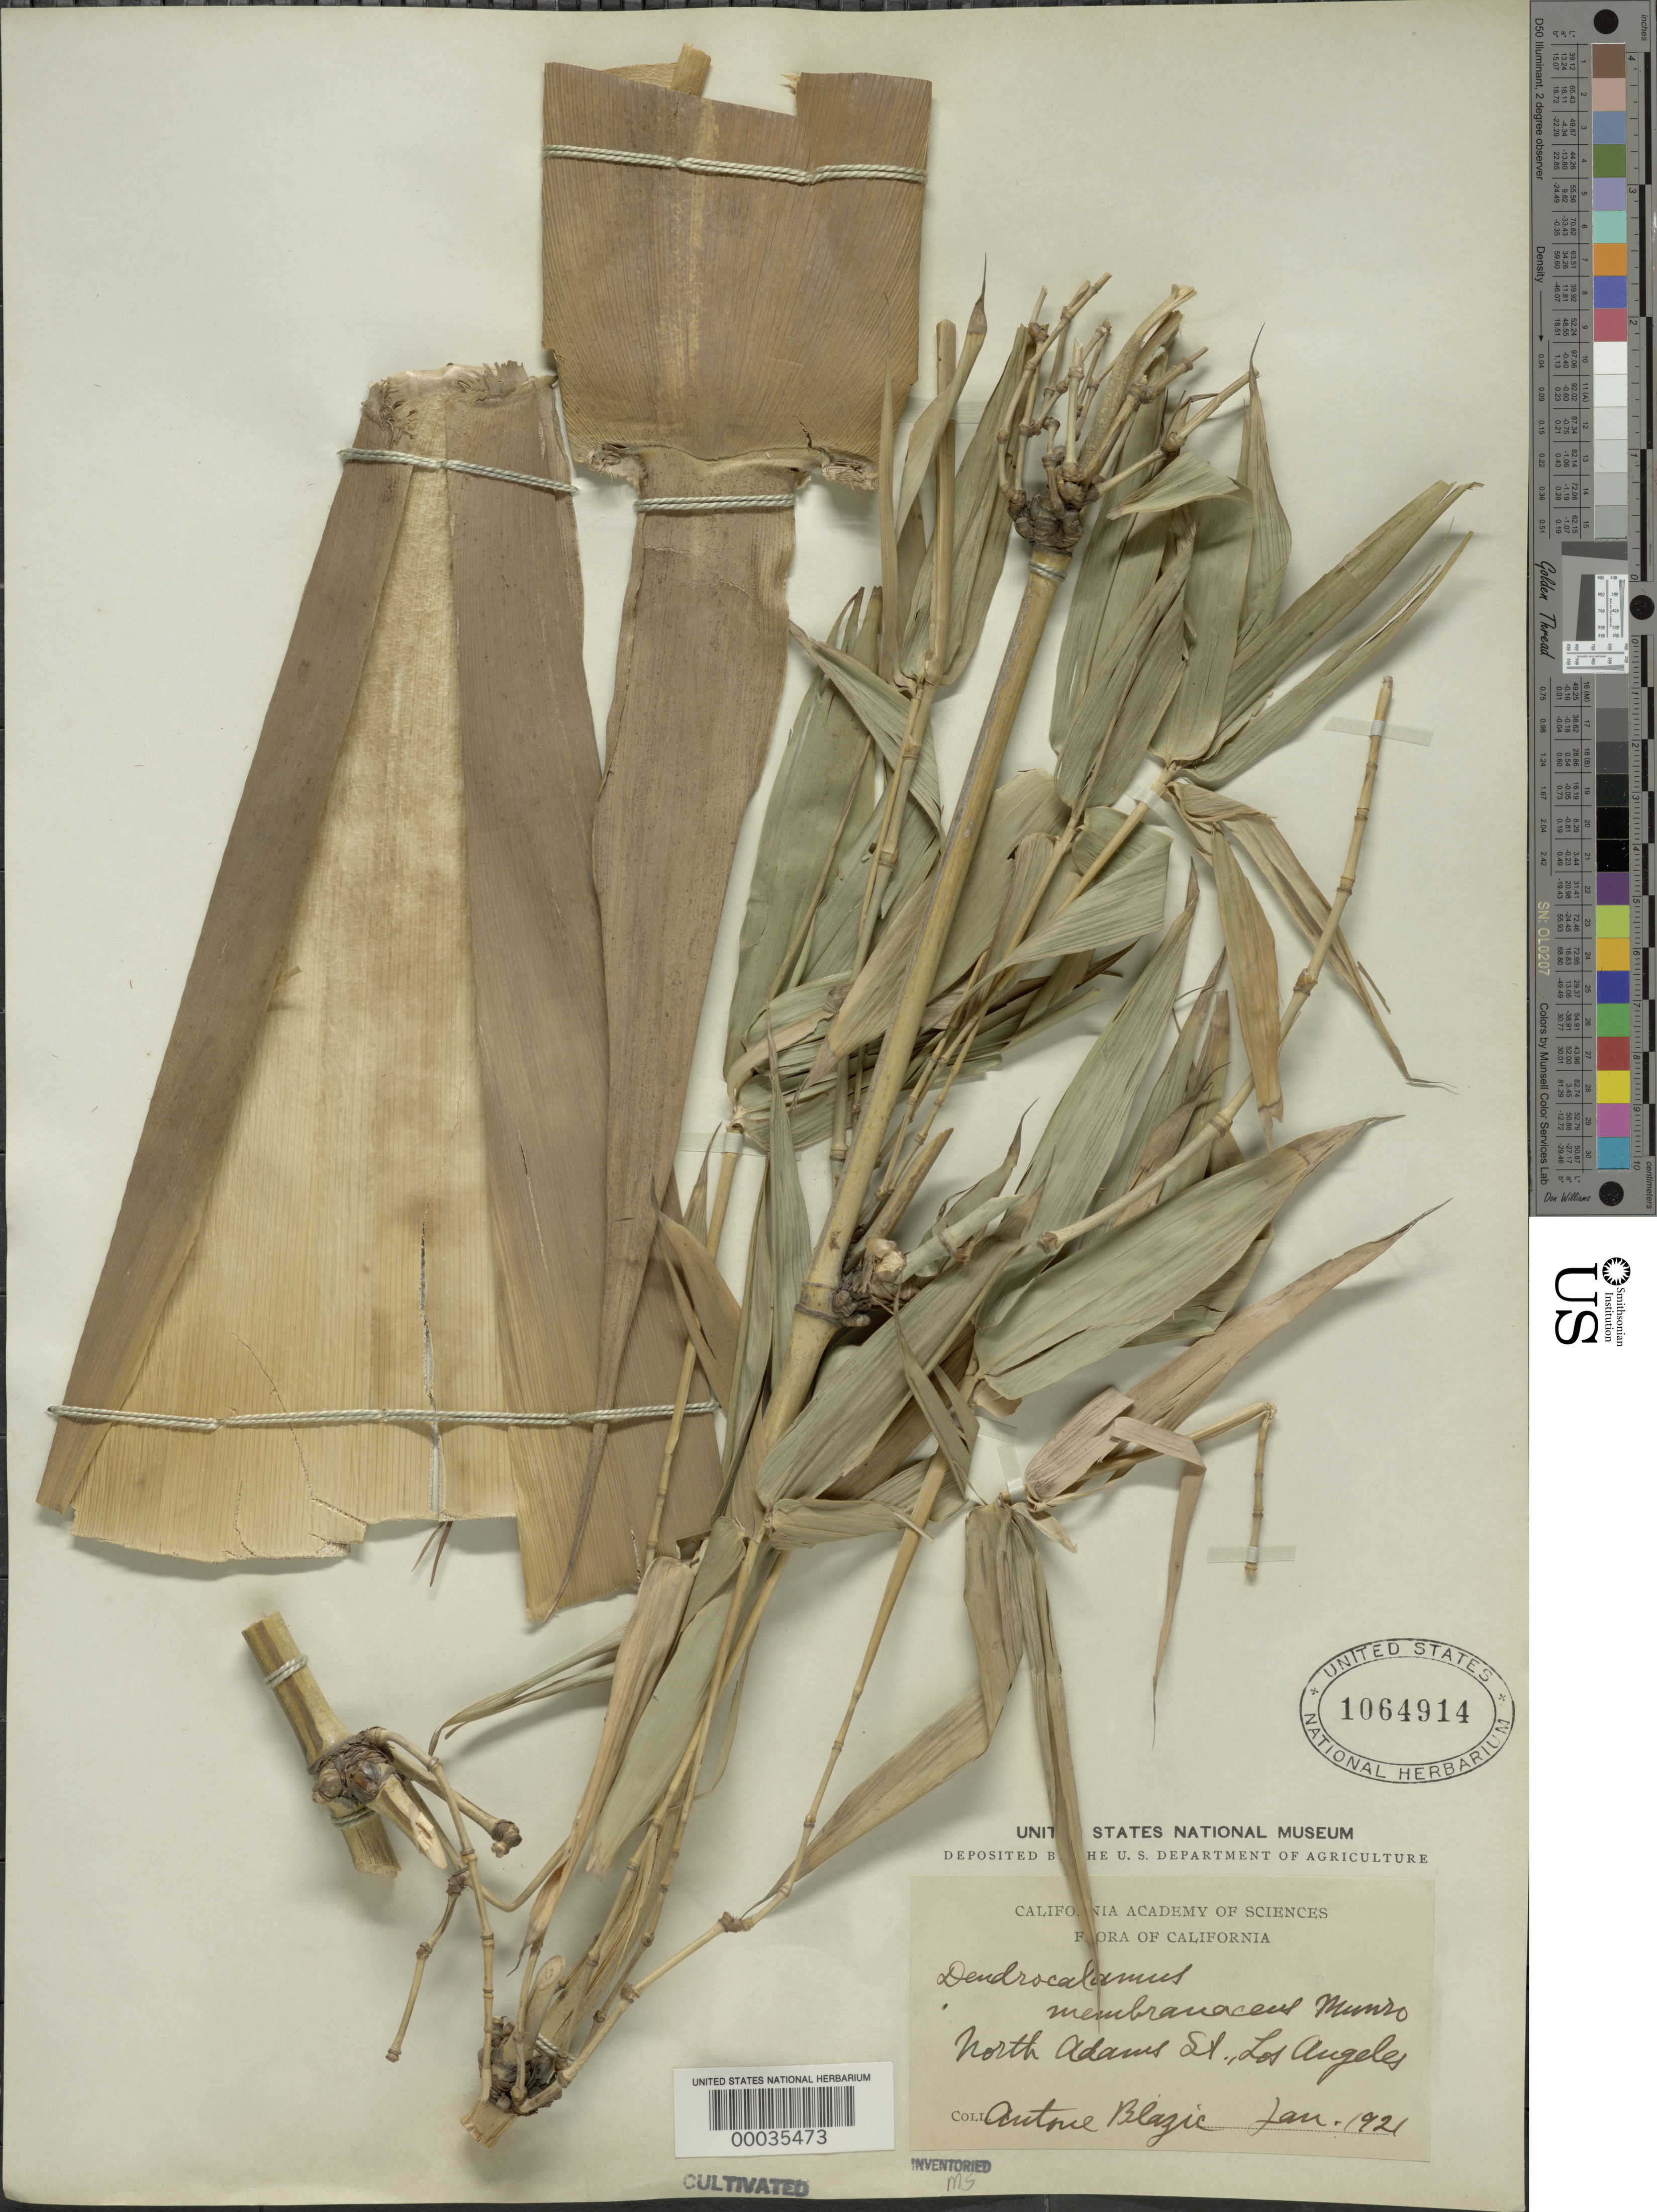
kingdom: Plantae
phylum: Tracheophyta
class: Liliopsida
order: Poales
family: Poaceae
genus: Dendrocalamus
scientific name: Dendrocalamus membranaceus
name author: Munro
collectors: A. Blaxie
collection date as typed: Jan 1921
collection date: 1921-01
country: United States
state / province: California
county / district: Los Angeles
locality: Los angeles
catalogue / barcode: US 1064914